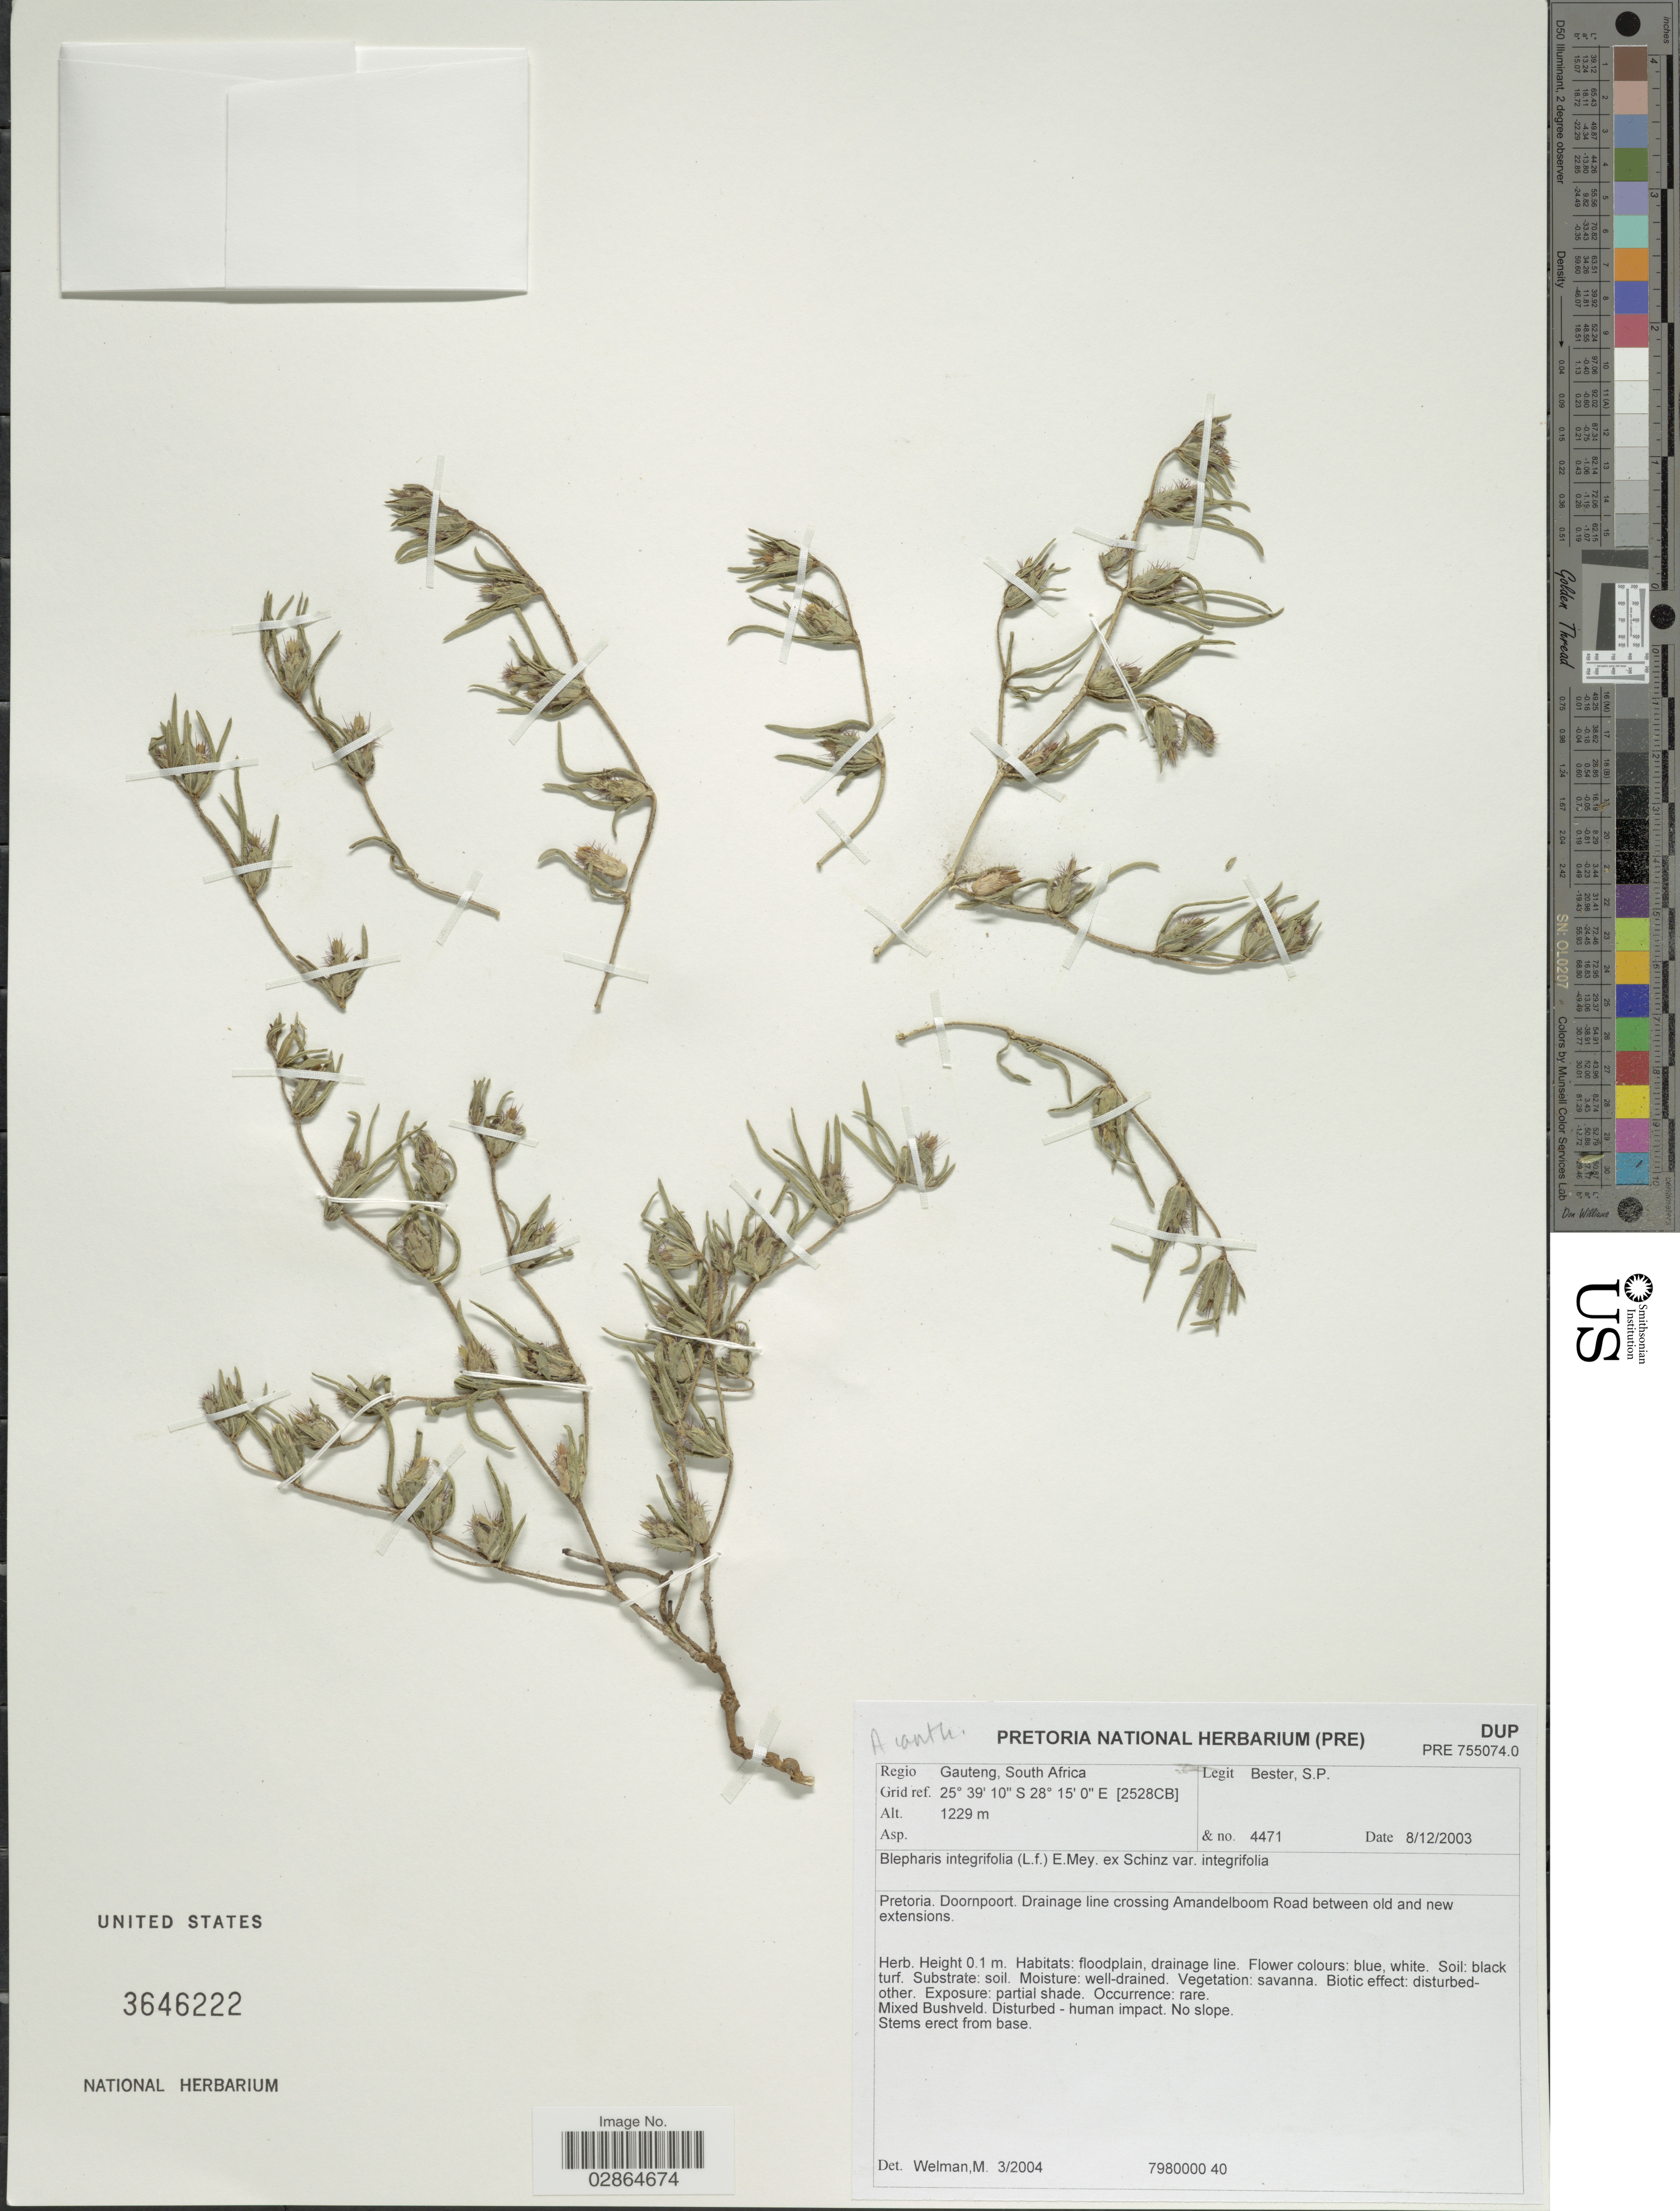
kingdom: Plantae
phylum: Tracheophyta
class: Magnoliopsida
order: Lamiales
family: Acanthaceae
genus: Blepharis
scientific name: Blepharis capensis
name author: (L. f.) Pers.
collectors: S. Bester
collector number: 4471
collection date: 2003-12-08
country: South Africa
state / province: Gauteng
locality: Pretoria. Doornpoort. Drainage line crossing Amandelboom Road between old and new extensions. [2528CB].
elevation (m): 1229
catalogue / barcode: US 3646222